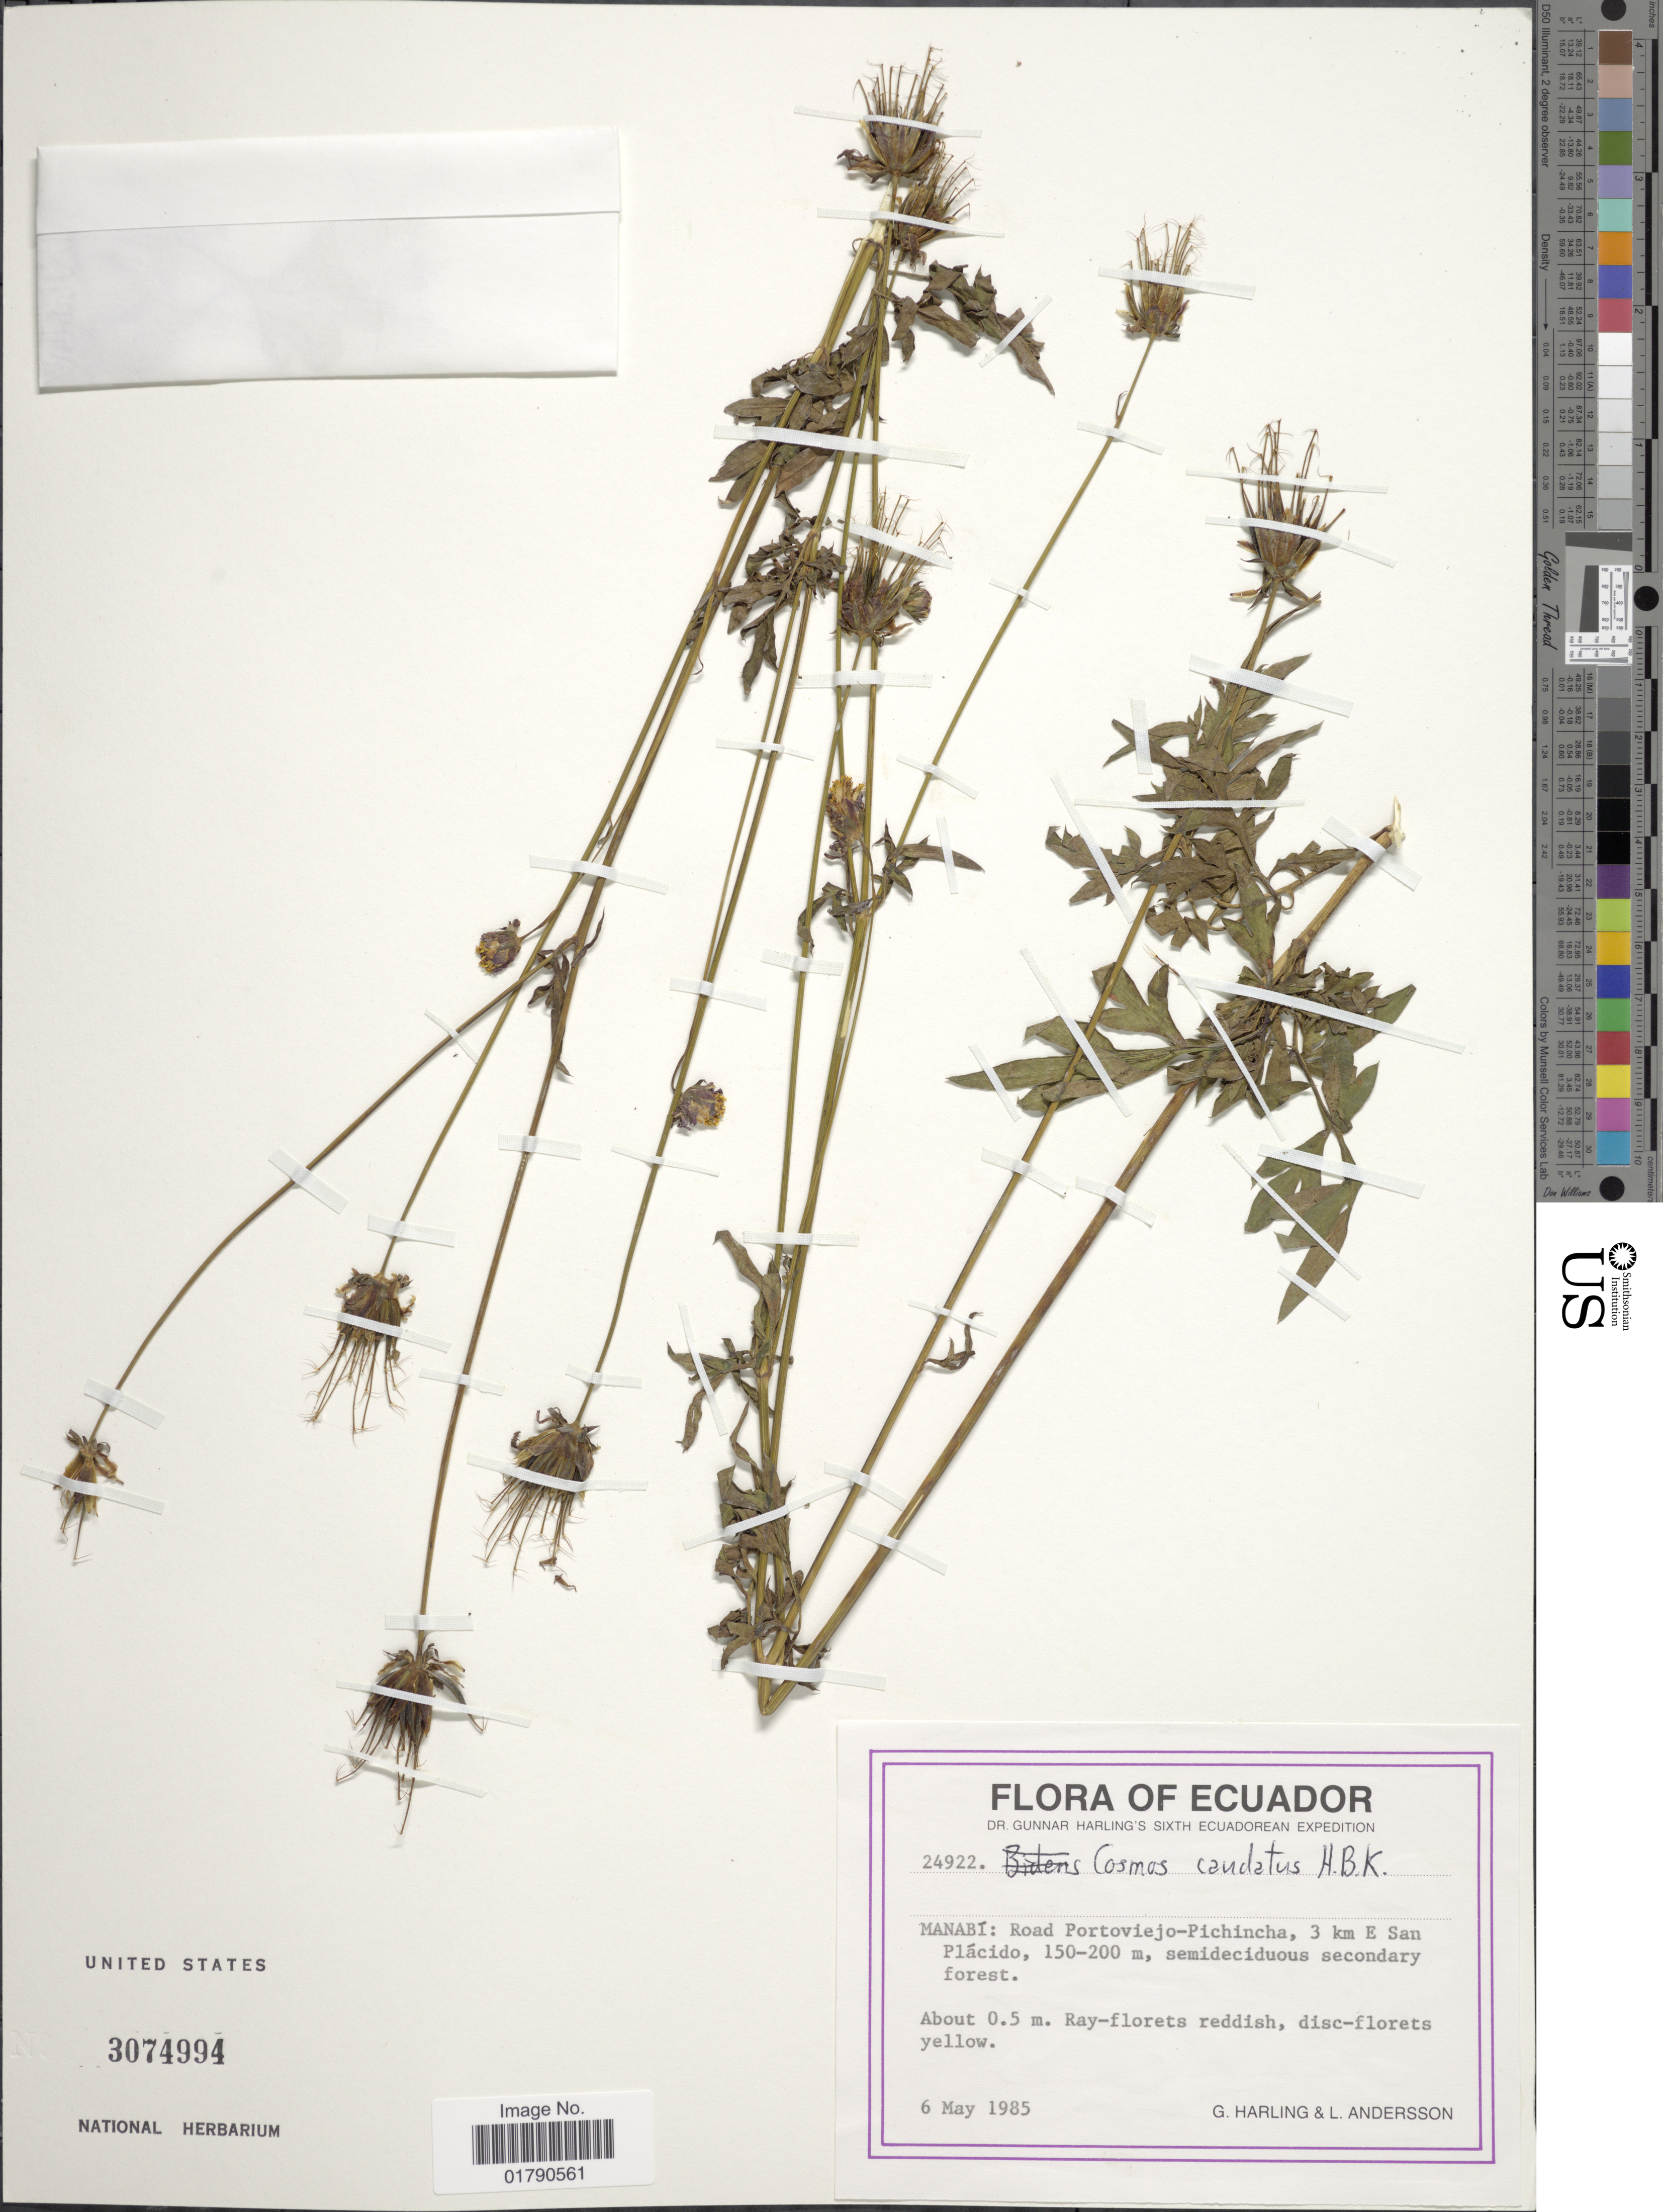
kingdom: Plantae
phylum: Tracheophyta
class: Magnoliopsida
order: Asterales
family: Asteraceae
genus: Cosmos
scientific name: Cosmos caudatus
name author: Kunth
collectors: G. Harling & L. Andersson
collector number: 24922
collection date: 1985-05-06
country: Ecuador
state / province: Manabí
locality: Road Portoviejo-Pichincha, 3 km E San Placido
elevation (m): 150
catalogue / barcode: US 3074994